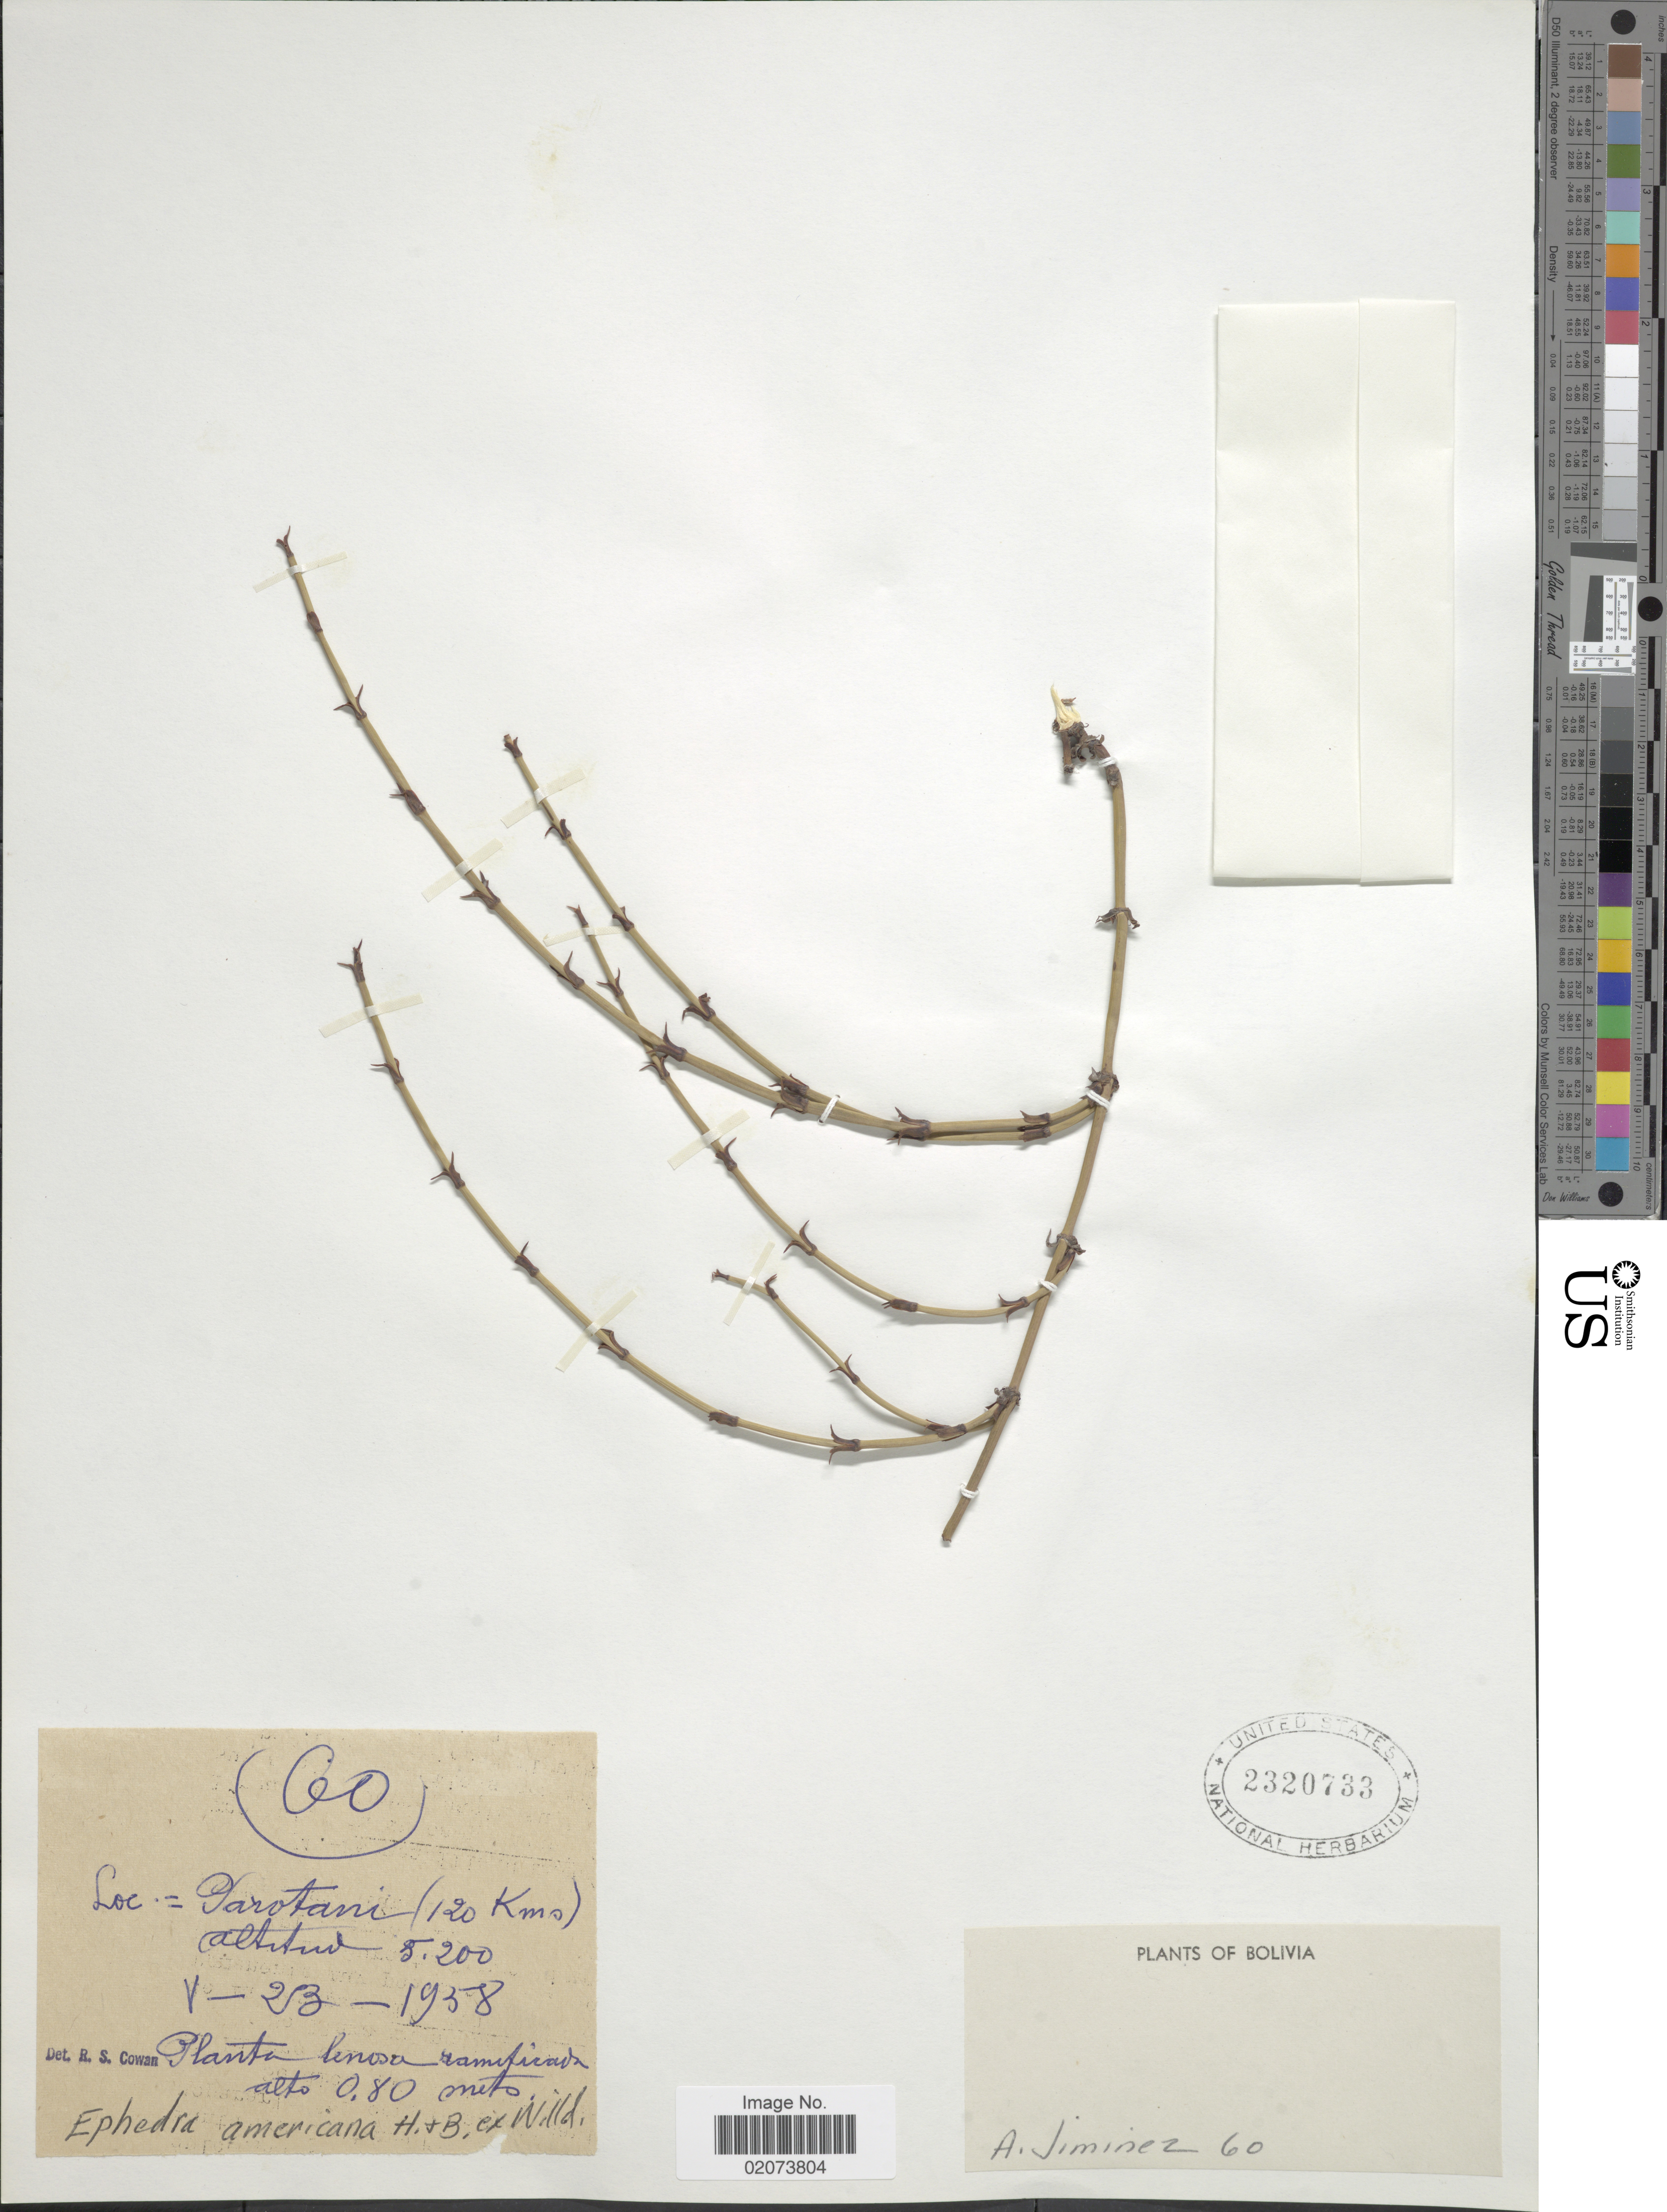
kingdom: Plantae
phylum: Tracheophyta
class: Gnetopsida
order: Ephedrales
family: Ephedraceae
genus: Ephedra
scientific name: Ephedra americana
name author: Humb. & Bonpl. ex Willd.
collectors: A. Jiminez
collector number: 60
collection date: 1958-05-23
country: Bolivia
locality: Parotani (120 Kms)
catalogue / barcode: US 2320733